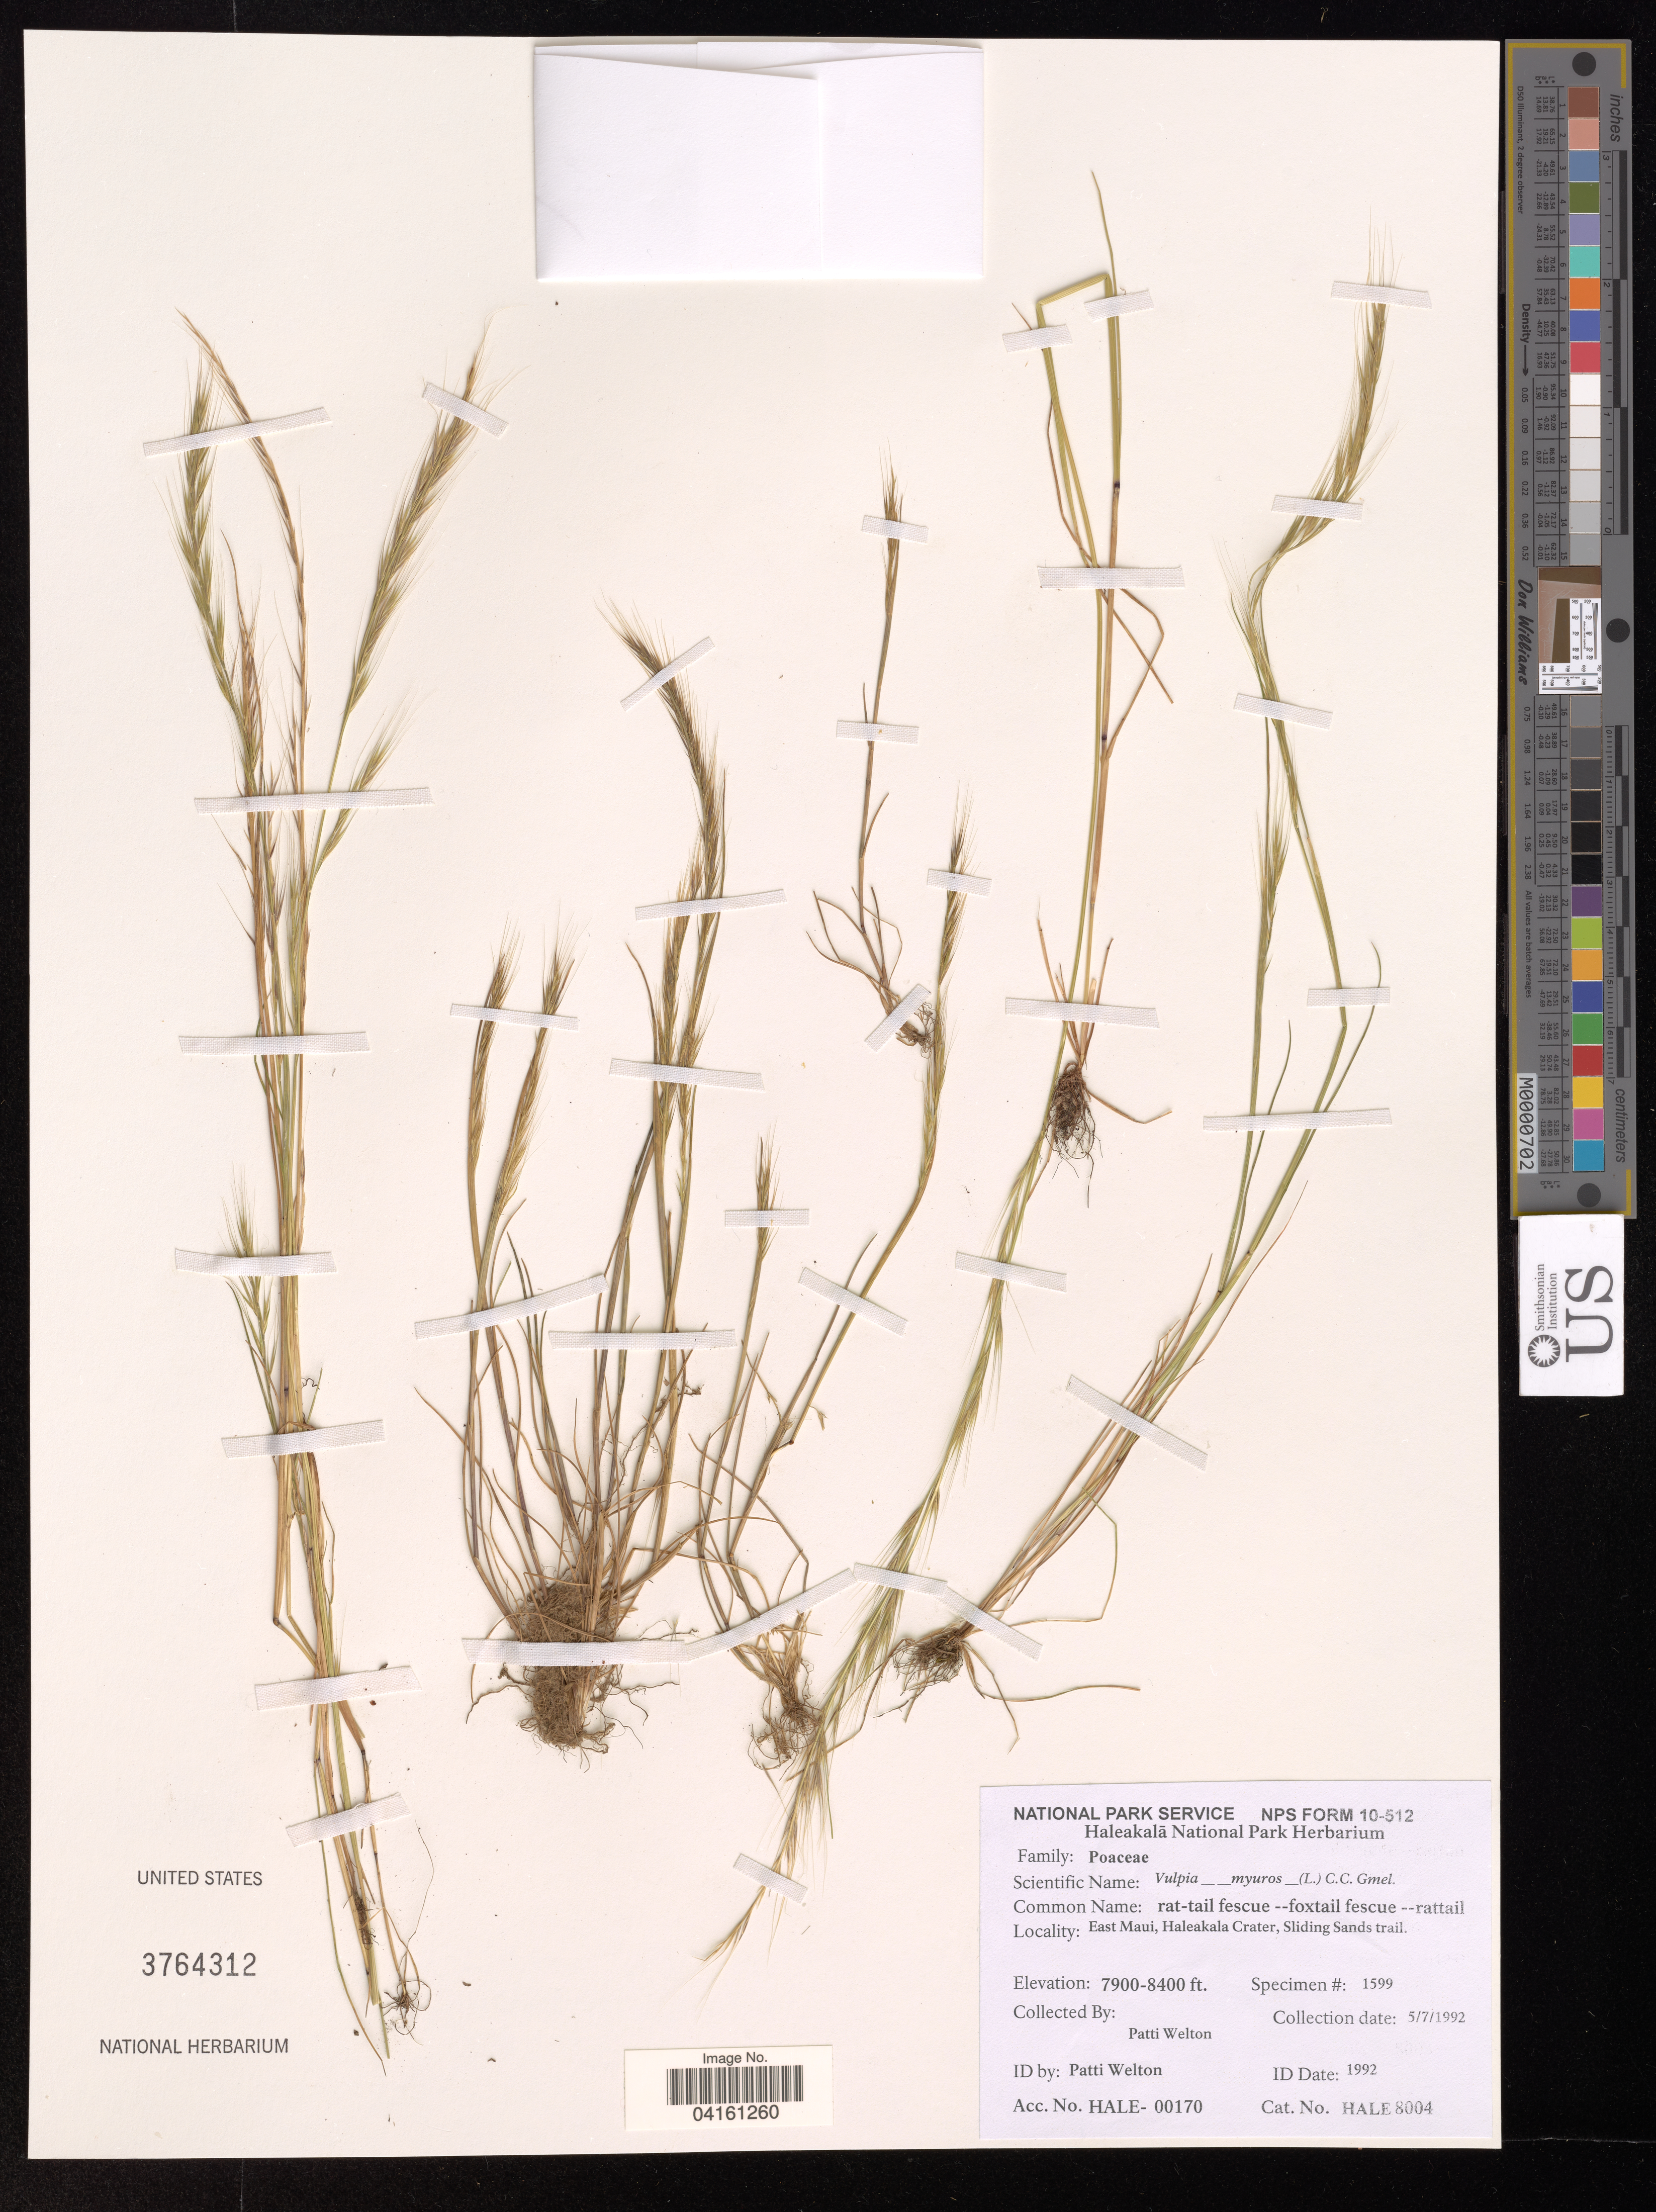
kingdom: Plantae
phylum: Tracheophyta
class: Liliopsida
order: Poales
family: Poaceae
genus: Festuca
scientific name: Festuca myuros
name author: L.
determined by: Wagner, W. L., (BOT), Smithsonian Institution - National Museum of Natural History (UNITED STATES)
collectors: P. Welton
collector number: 1599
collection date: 1992-07-05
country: United States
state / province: Hawaii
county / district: Maui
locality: East Maui, Haleakala Crater, Sliding Sands trail.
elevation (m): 2408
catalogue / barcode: US 3764312